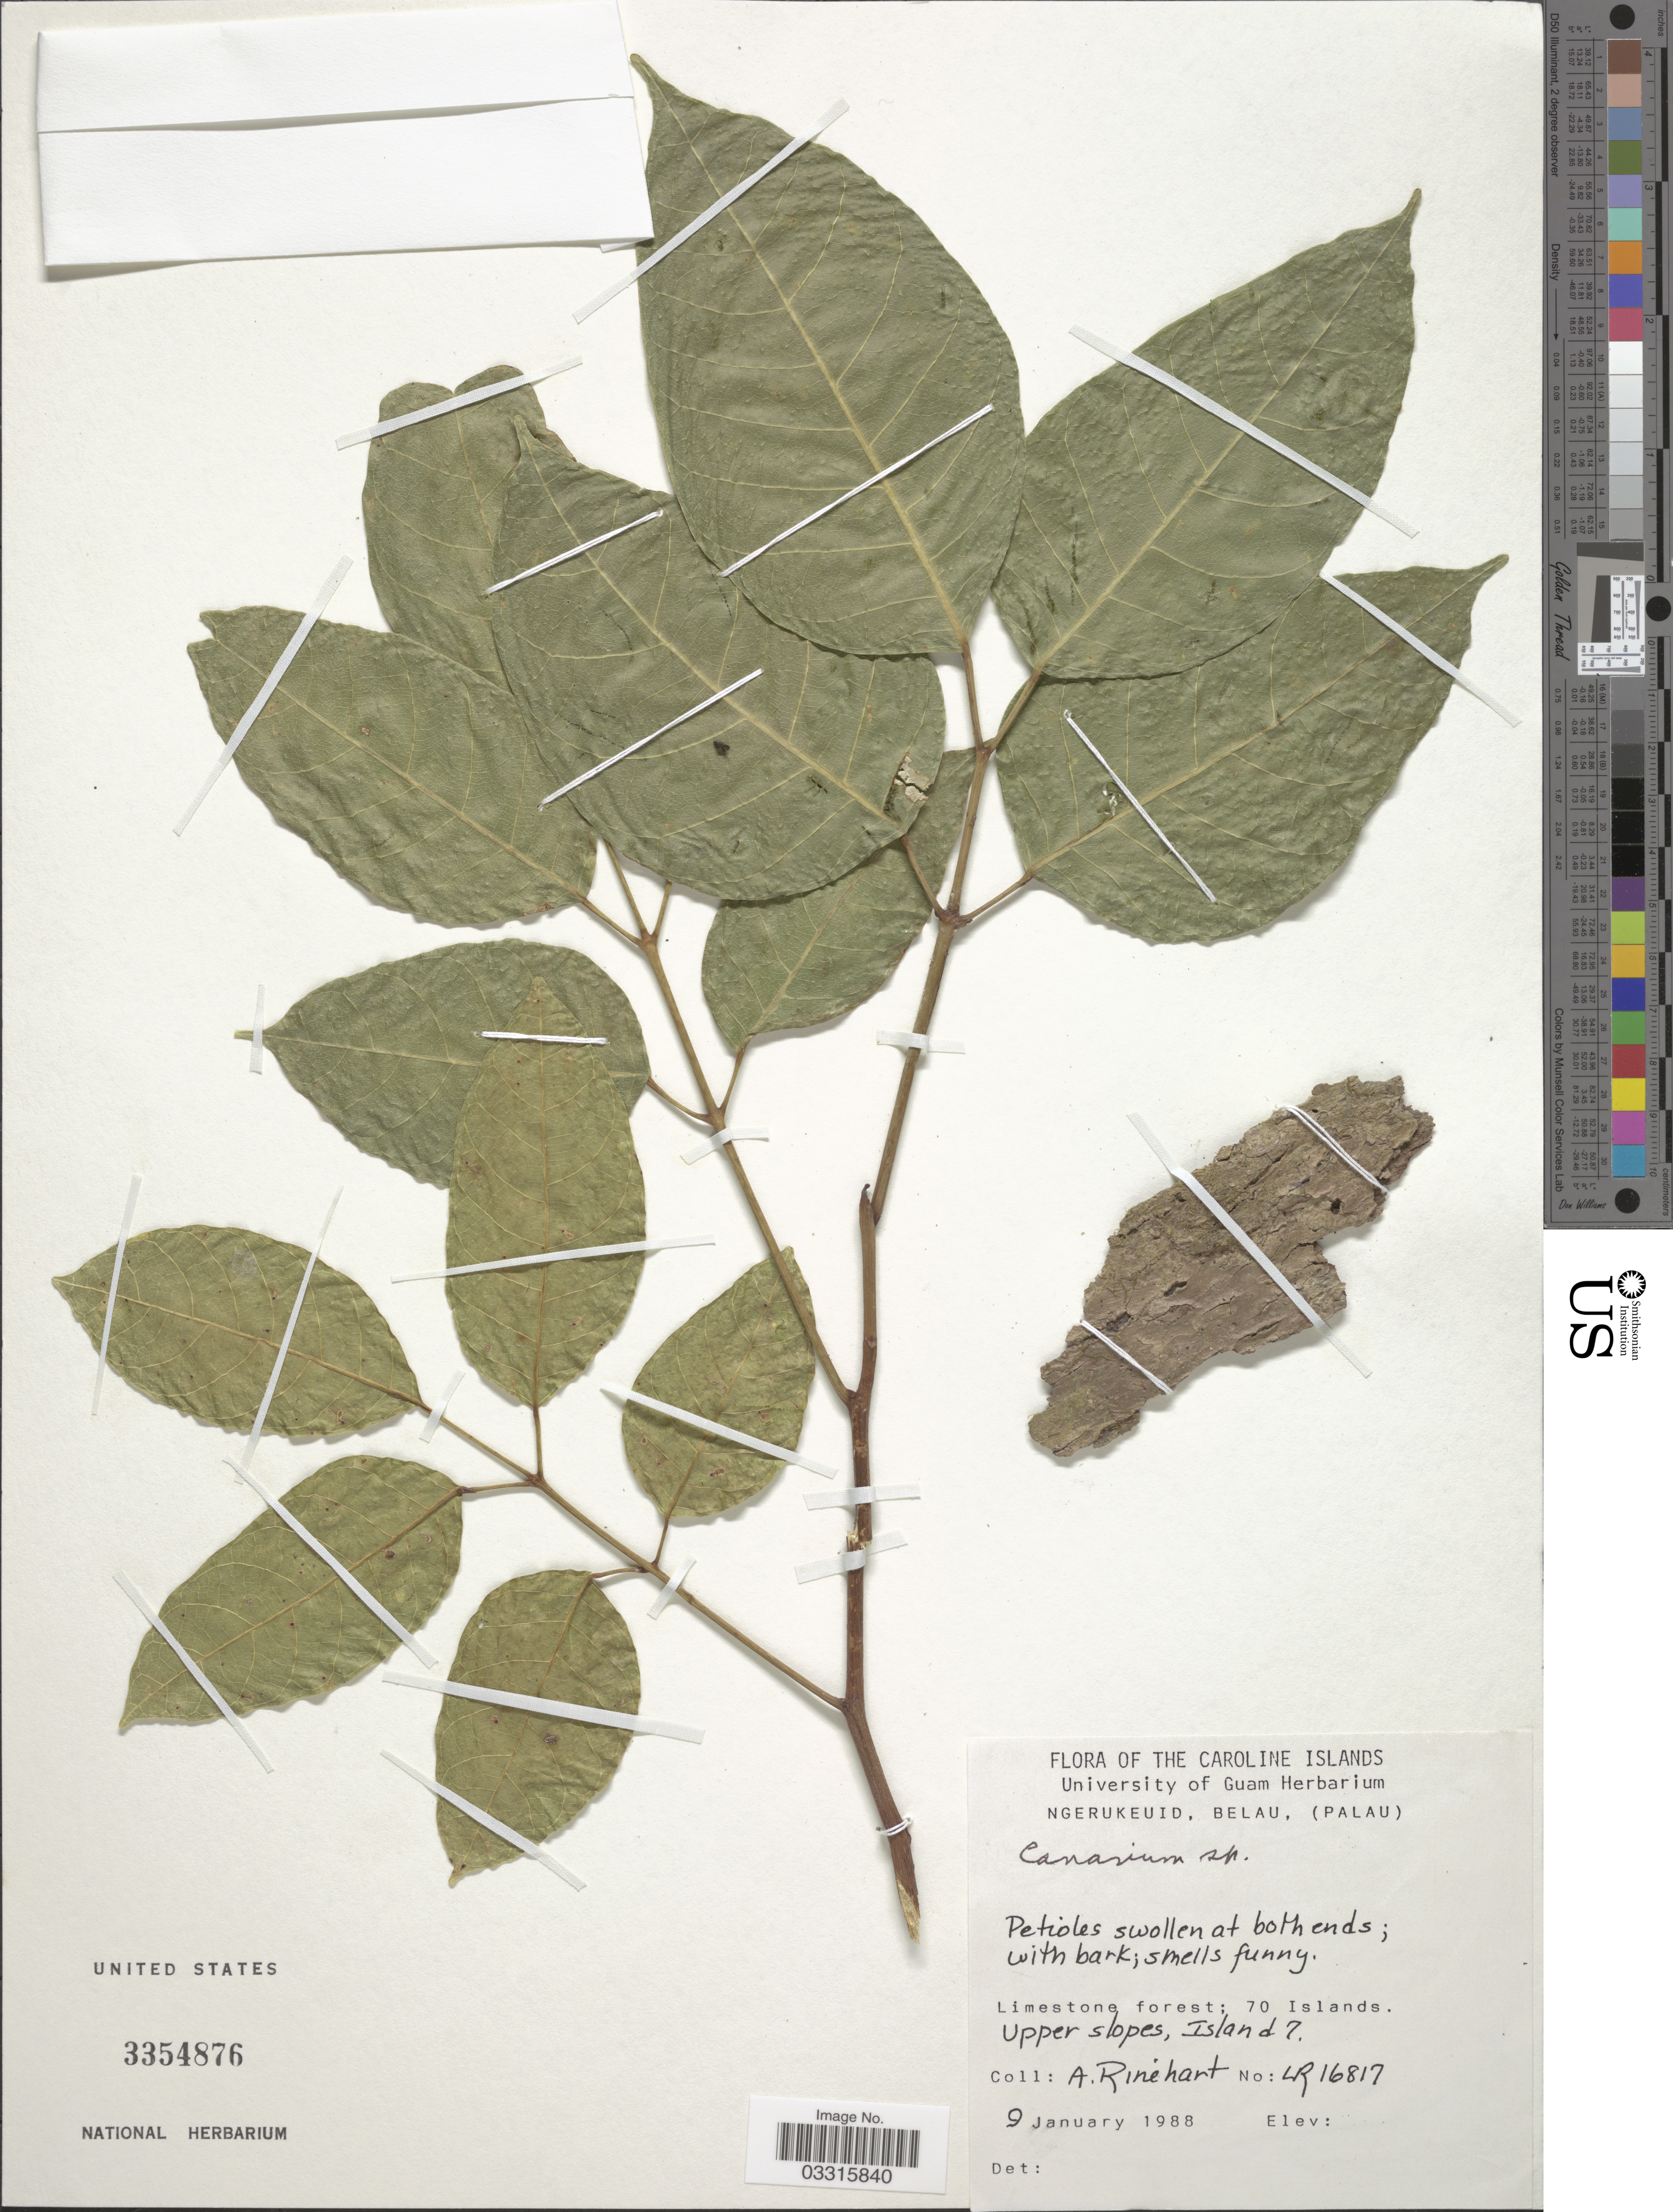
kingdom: Plantae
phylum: Tracheophyta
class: Magnoliopsida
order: Sapindales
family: Burseraceae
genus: Canarium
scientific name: Canarium sp.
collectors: A. Rinehart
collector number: LR 16817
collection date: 1988-01-09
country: Palau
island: Ngerukeuid [Orukuizu]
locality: Caroline Islands. Ngerukeuid, Belau, (Palau). 70 Islands. Upper slopes, Island 7.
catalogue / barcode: US 3354876